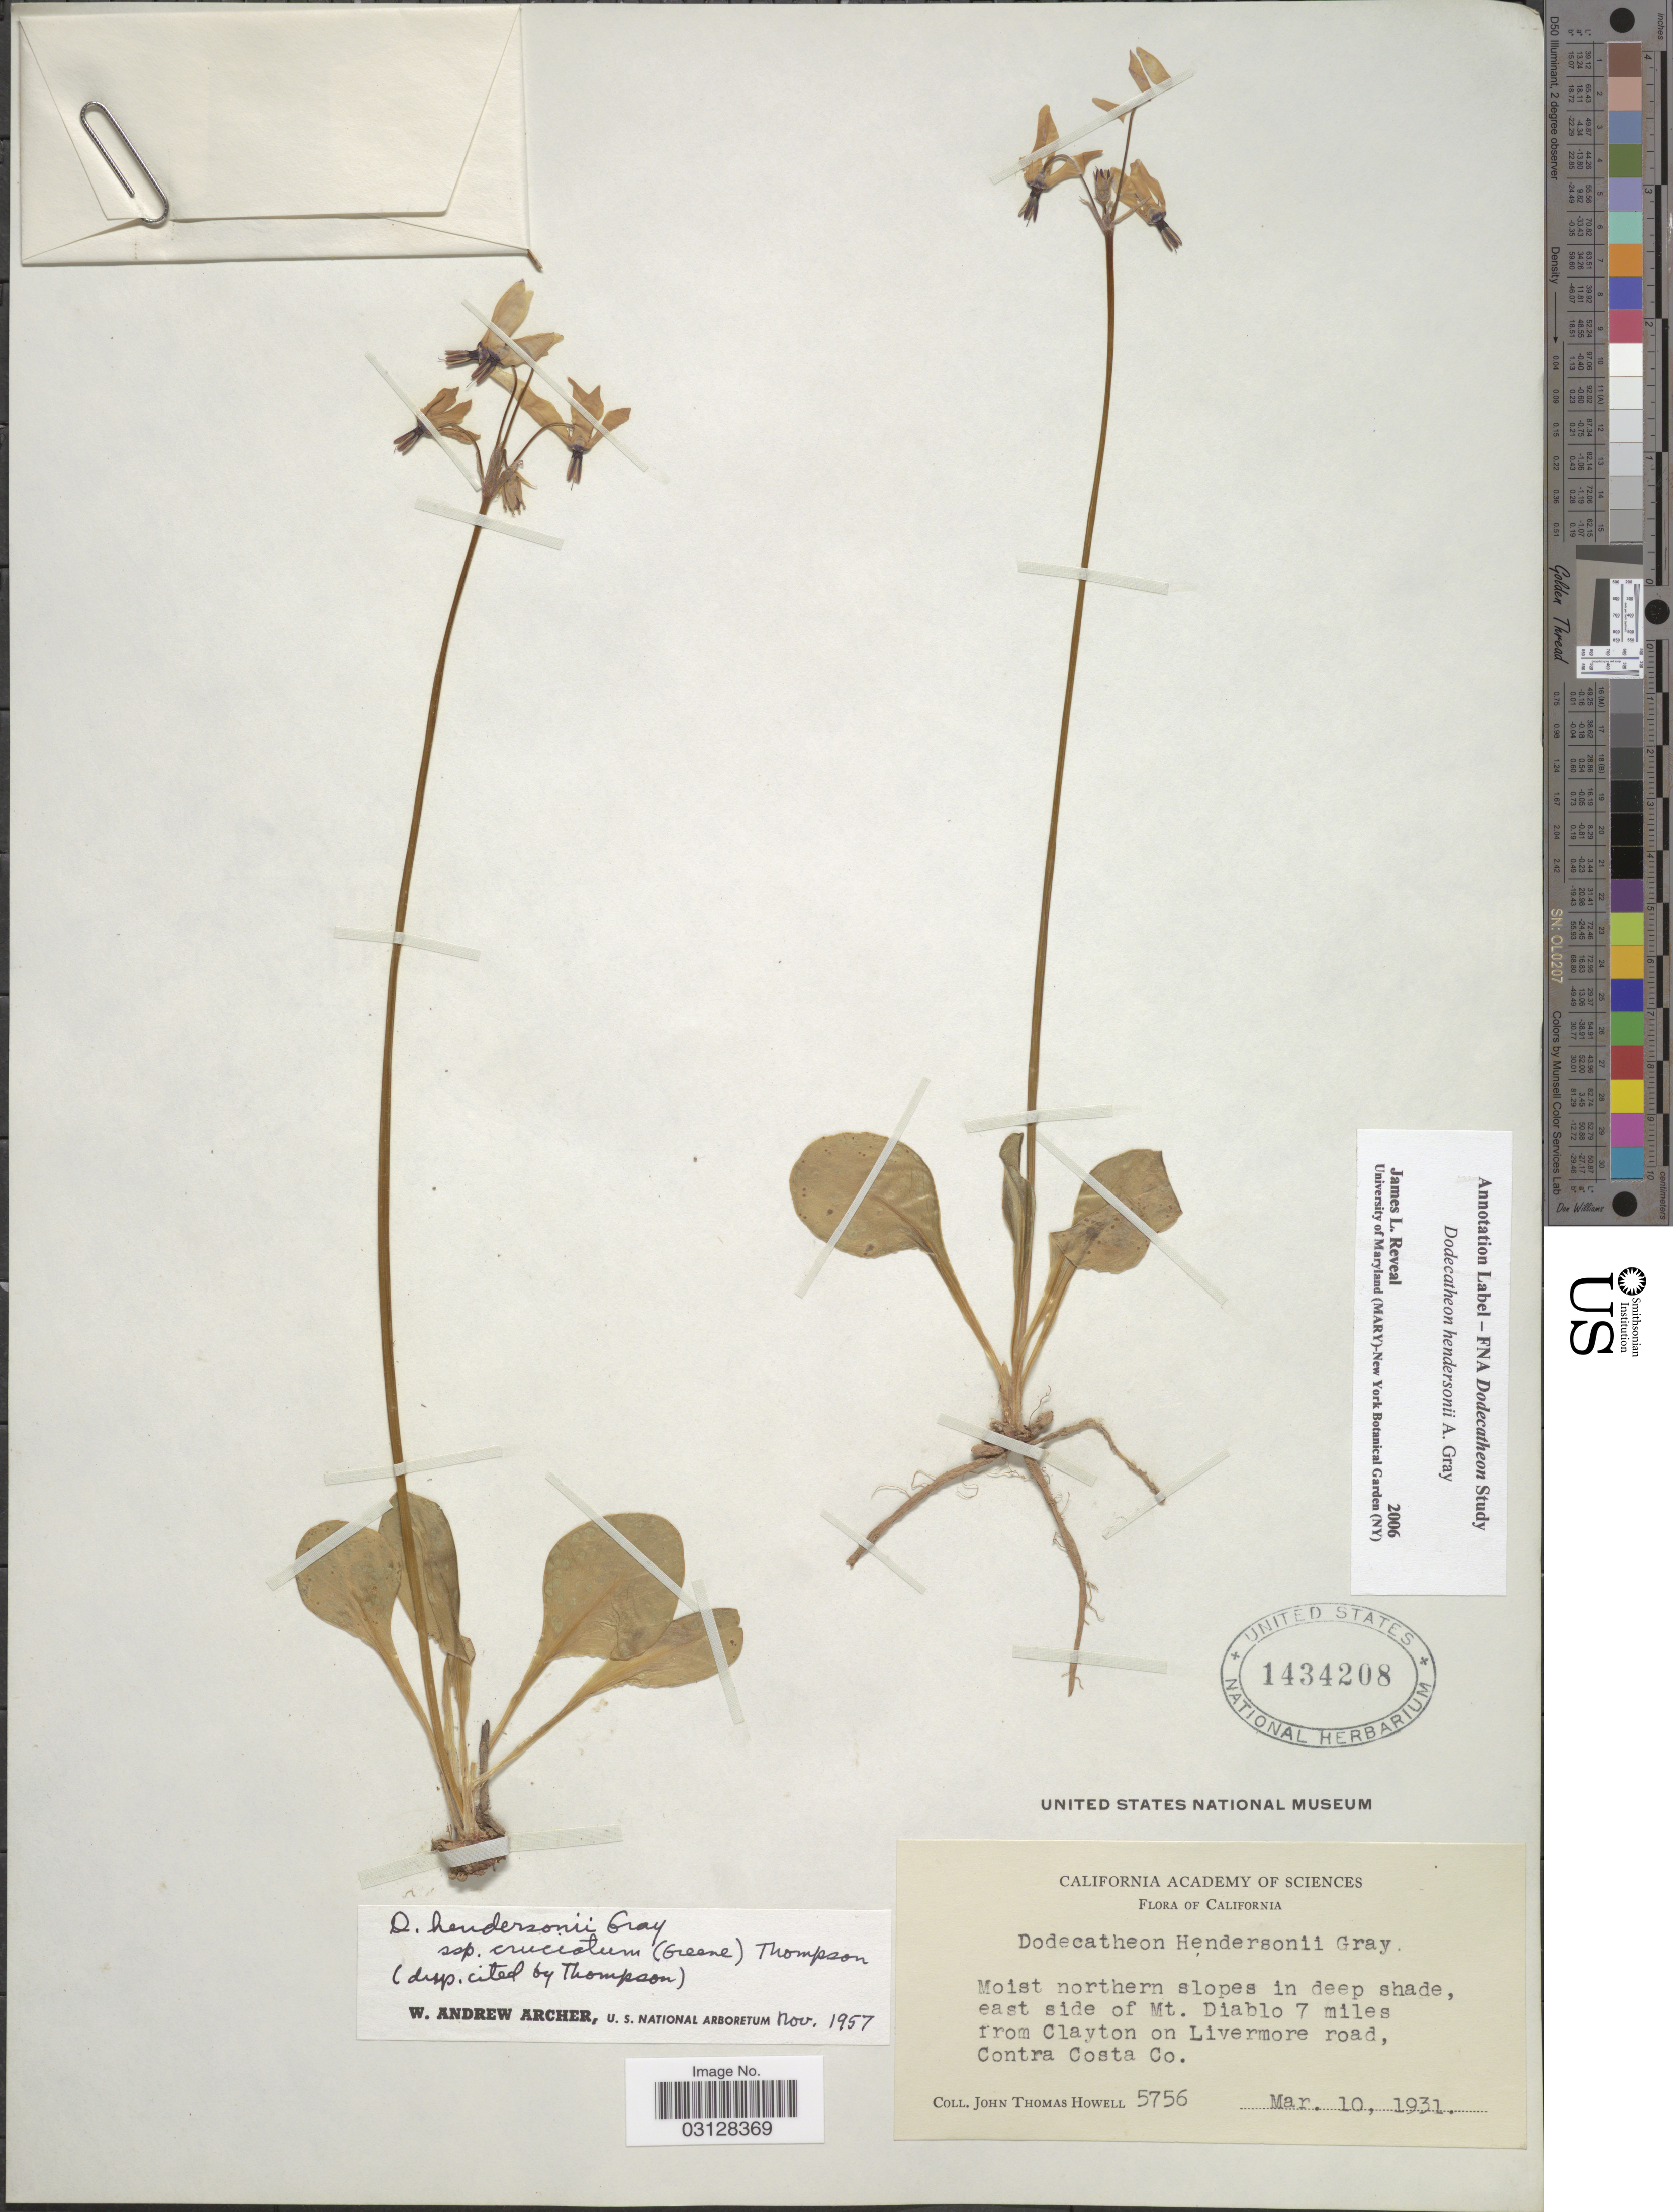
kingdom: Plantae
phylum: Tracheophyta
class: Magnoliopsida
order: Ericales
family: Primulaceae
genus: Dodecatheon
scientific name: Dodecatheon hendersonii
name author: A. Gray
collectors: J. T. Howell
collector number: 5756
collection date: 1931-03-10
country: United States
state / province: California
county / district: Contra Costa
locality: Moist northern slopes in deep shade, east side of Mt. Diablo 7 miles from Clayton on Livermore road, Contra Costa Co.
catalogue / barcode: US 1434208